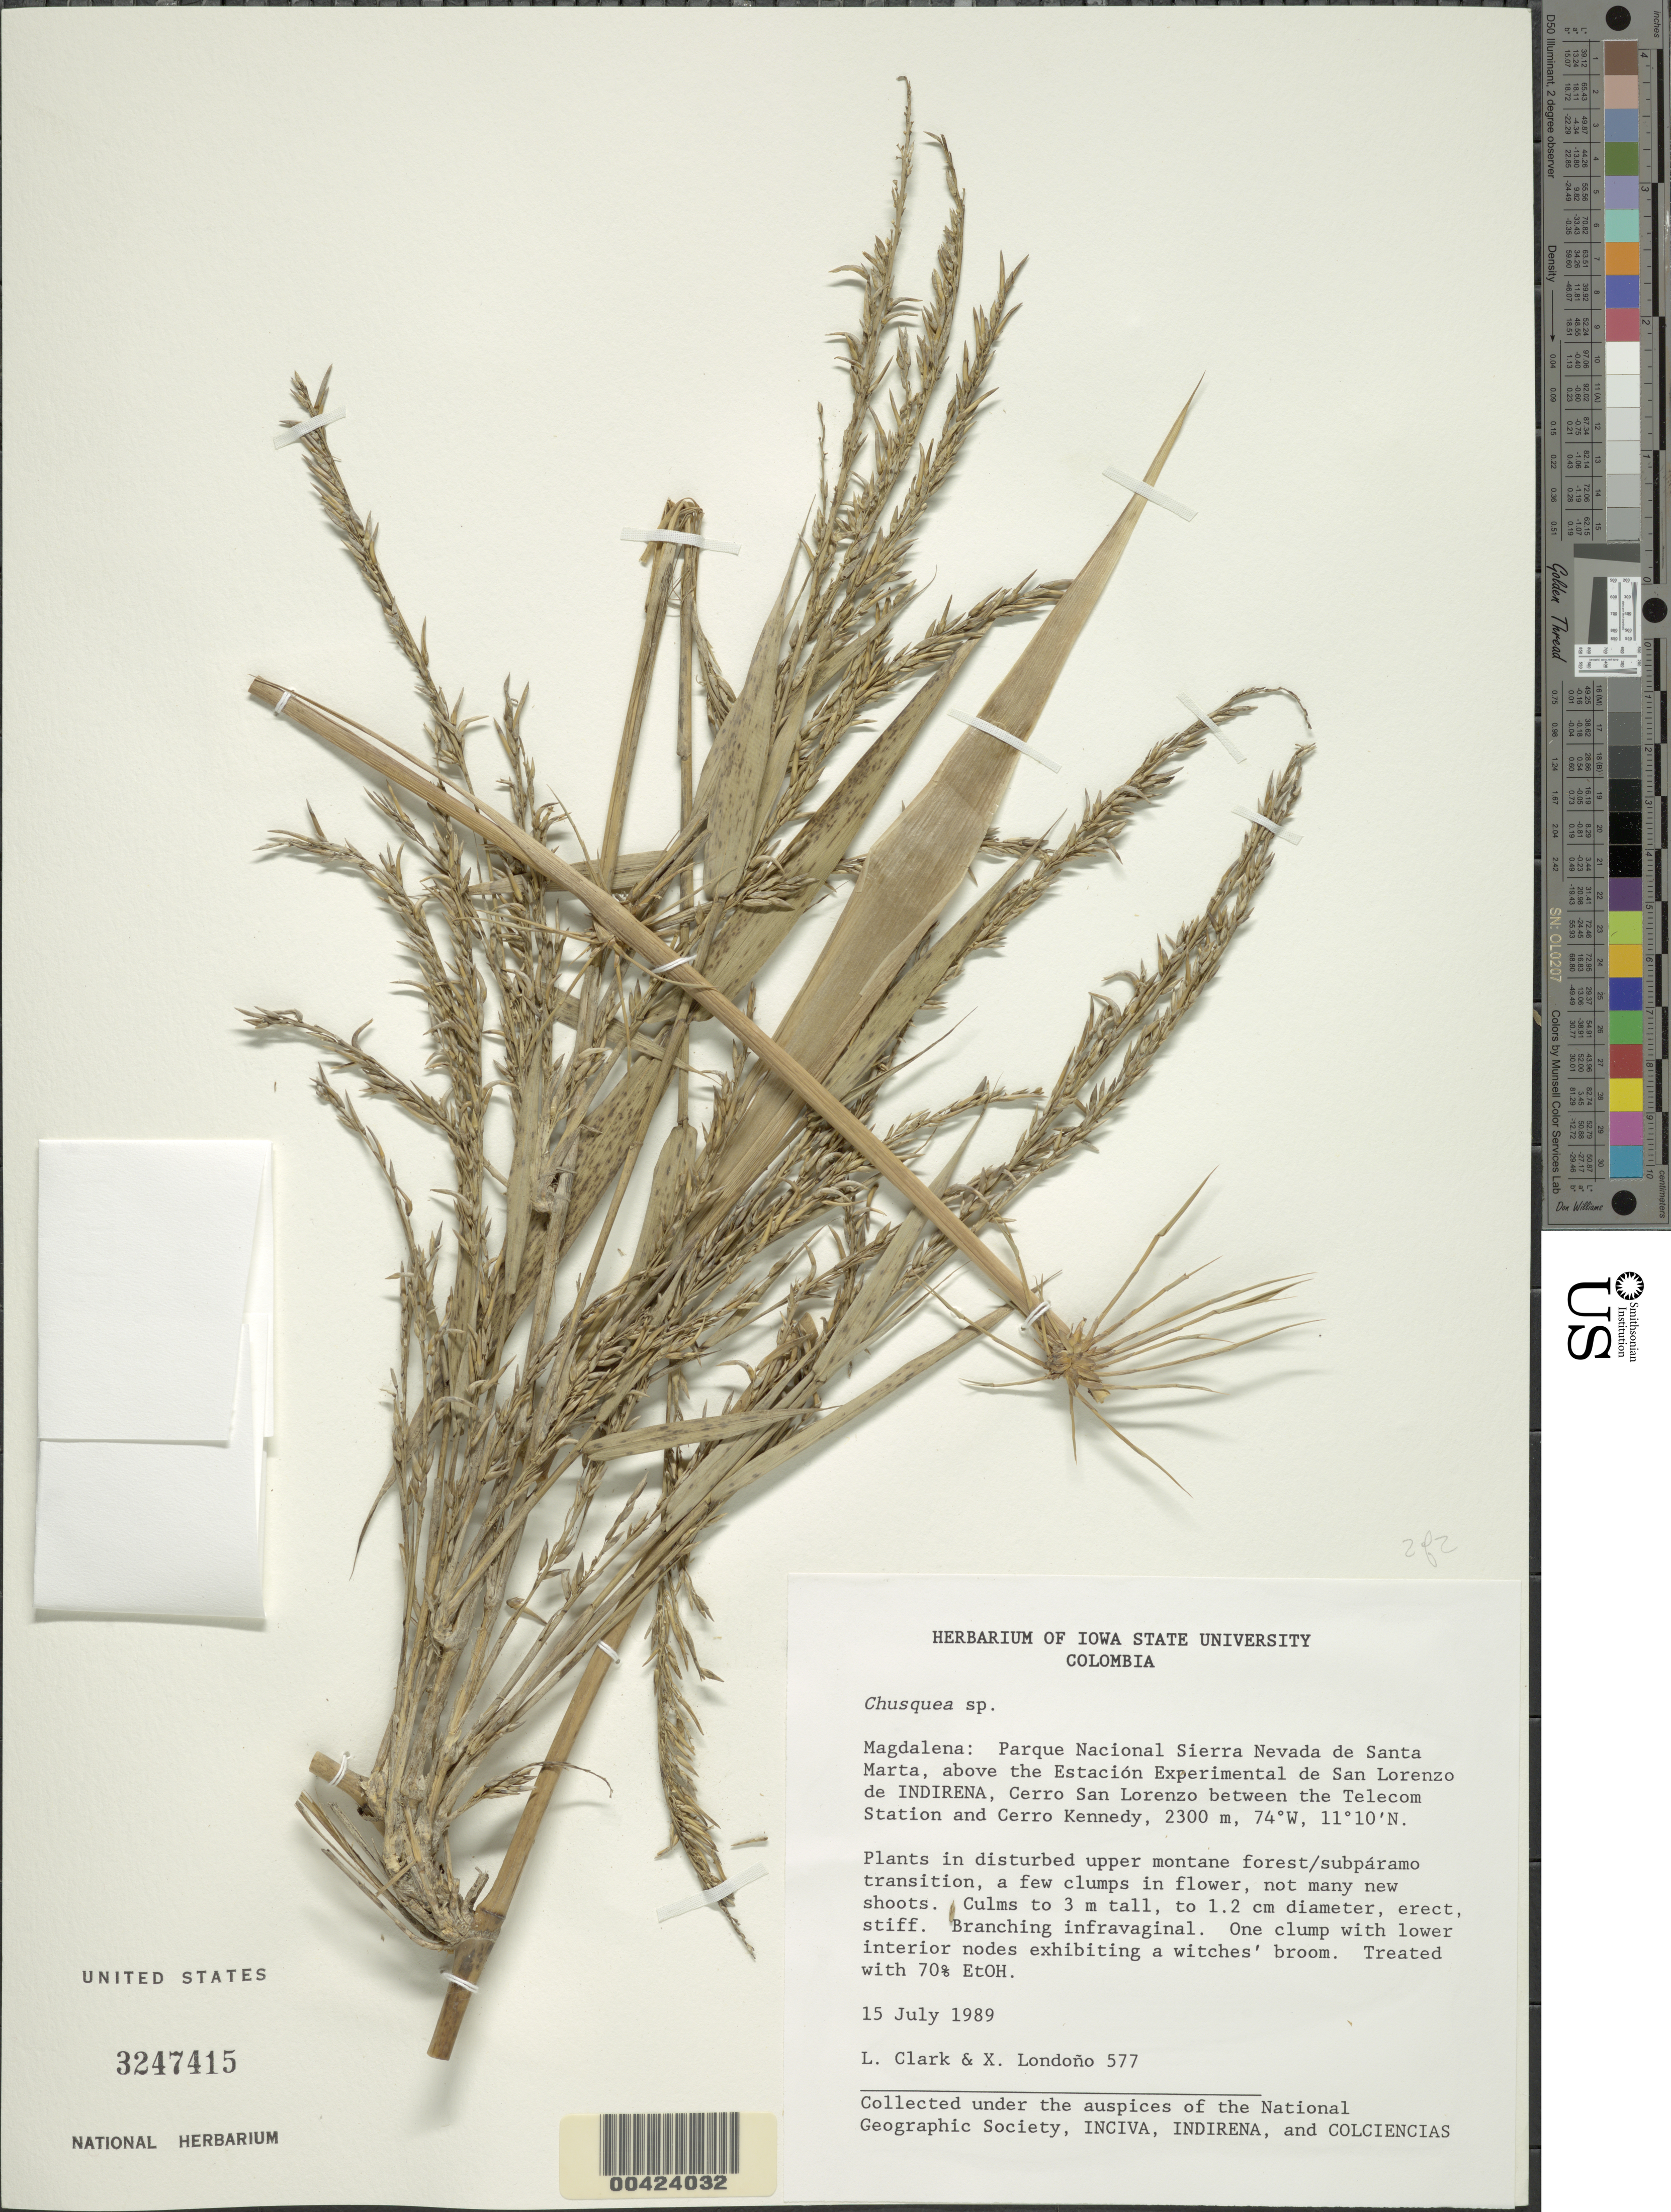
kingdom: Plantae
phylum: Tracheophyta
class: Liliopsida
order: Poales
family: Poaceae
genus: Chusquea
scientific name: Chusquea sp.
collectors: L. G. Clark & X. Londoño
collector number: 577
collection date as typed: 15 Jul 1989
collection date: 1989-07-15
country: Colombia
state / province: Magdalena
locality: Cerro de San Lorenzo; Parque Nacional de Sierra Nevada de Santa Marta, between the telecom station and Cerro kennedy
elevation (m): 2300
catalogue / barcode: US 3247415